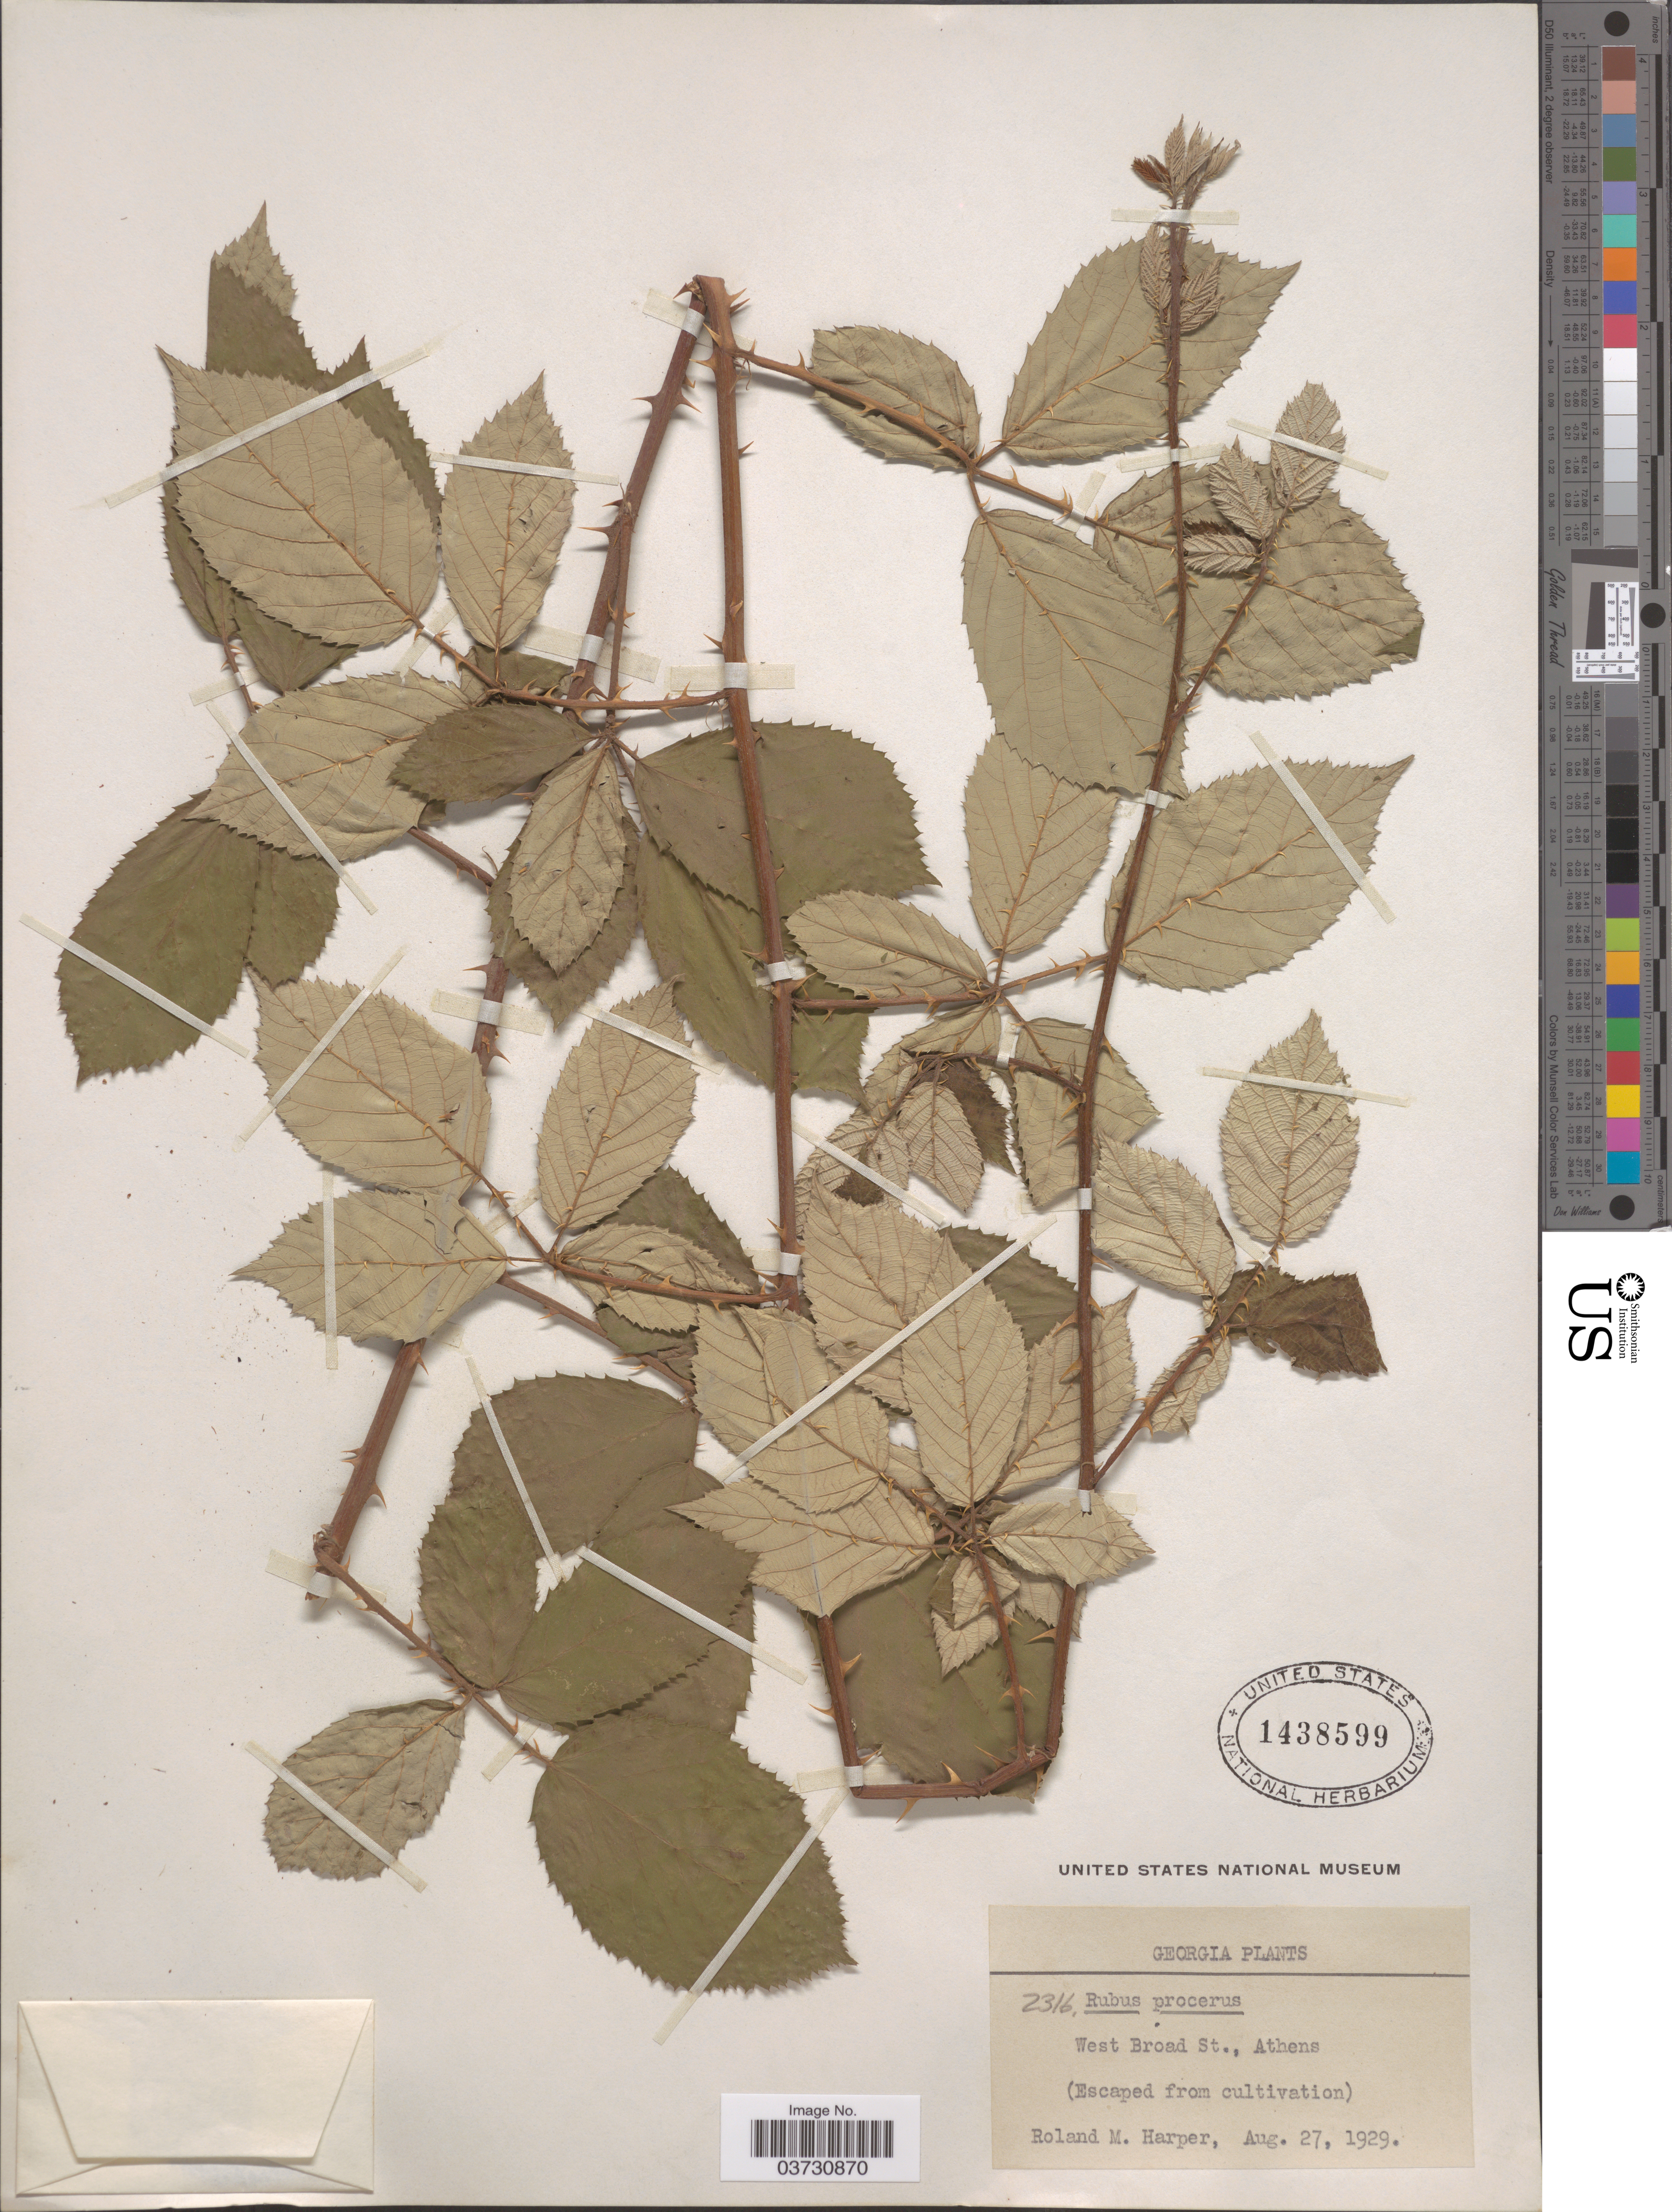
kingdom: Plantae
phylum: Tracheophyta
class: Magnoliopsida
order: Rosales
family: Rosaceae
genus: Rubus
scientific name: Rubus procerus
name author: P.J. Müll. ex Boulay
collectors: R. M. Harper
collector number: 2316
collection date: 1929-08-27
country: United States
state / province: Georgia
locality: West Broad St., Athens.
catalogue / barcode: US 1438599